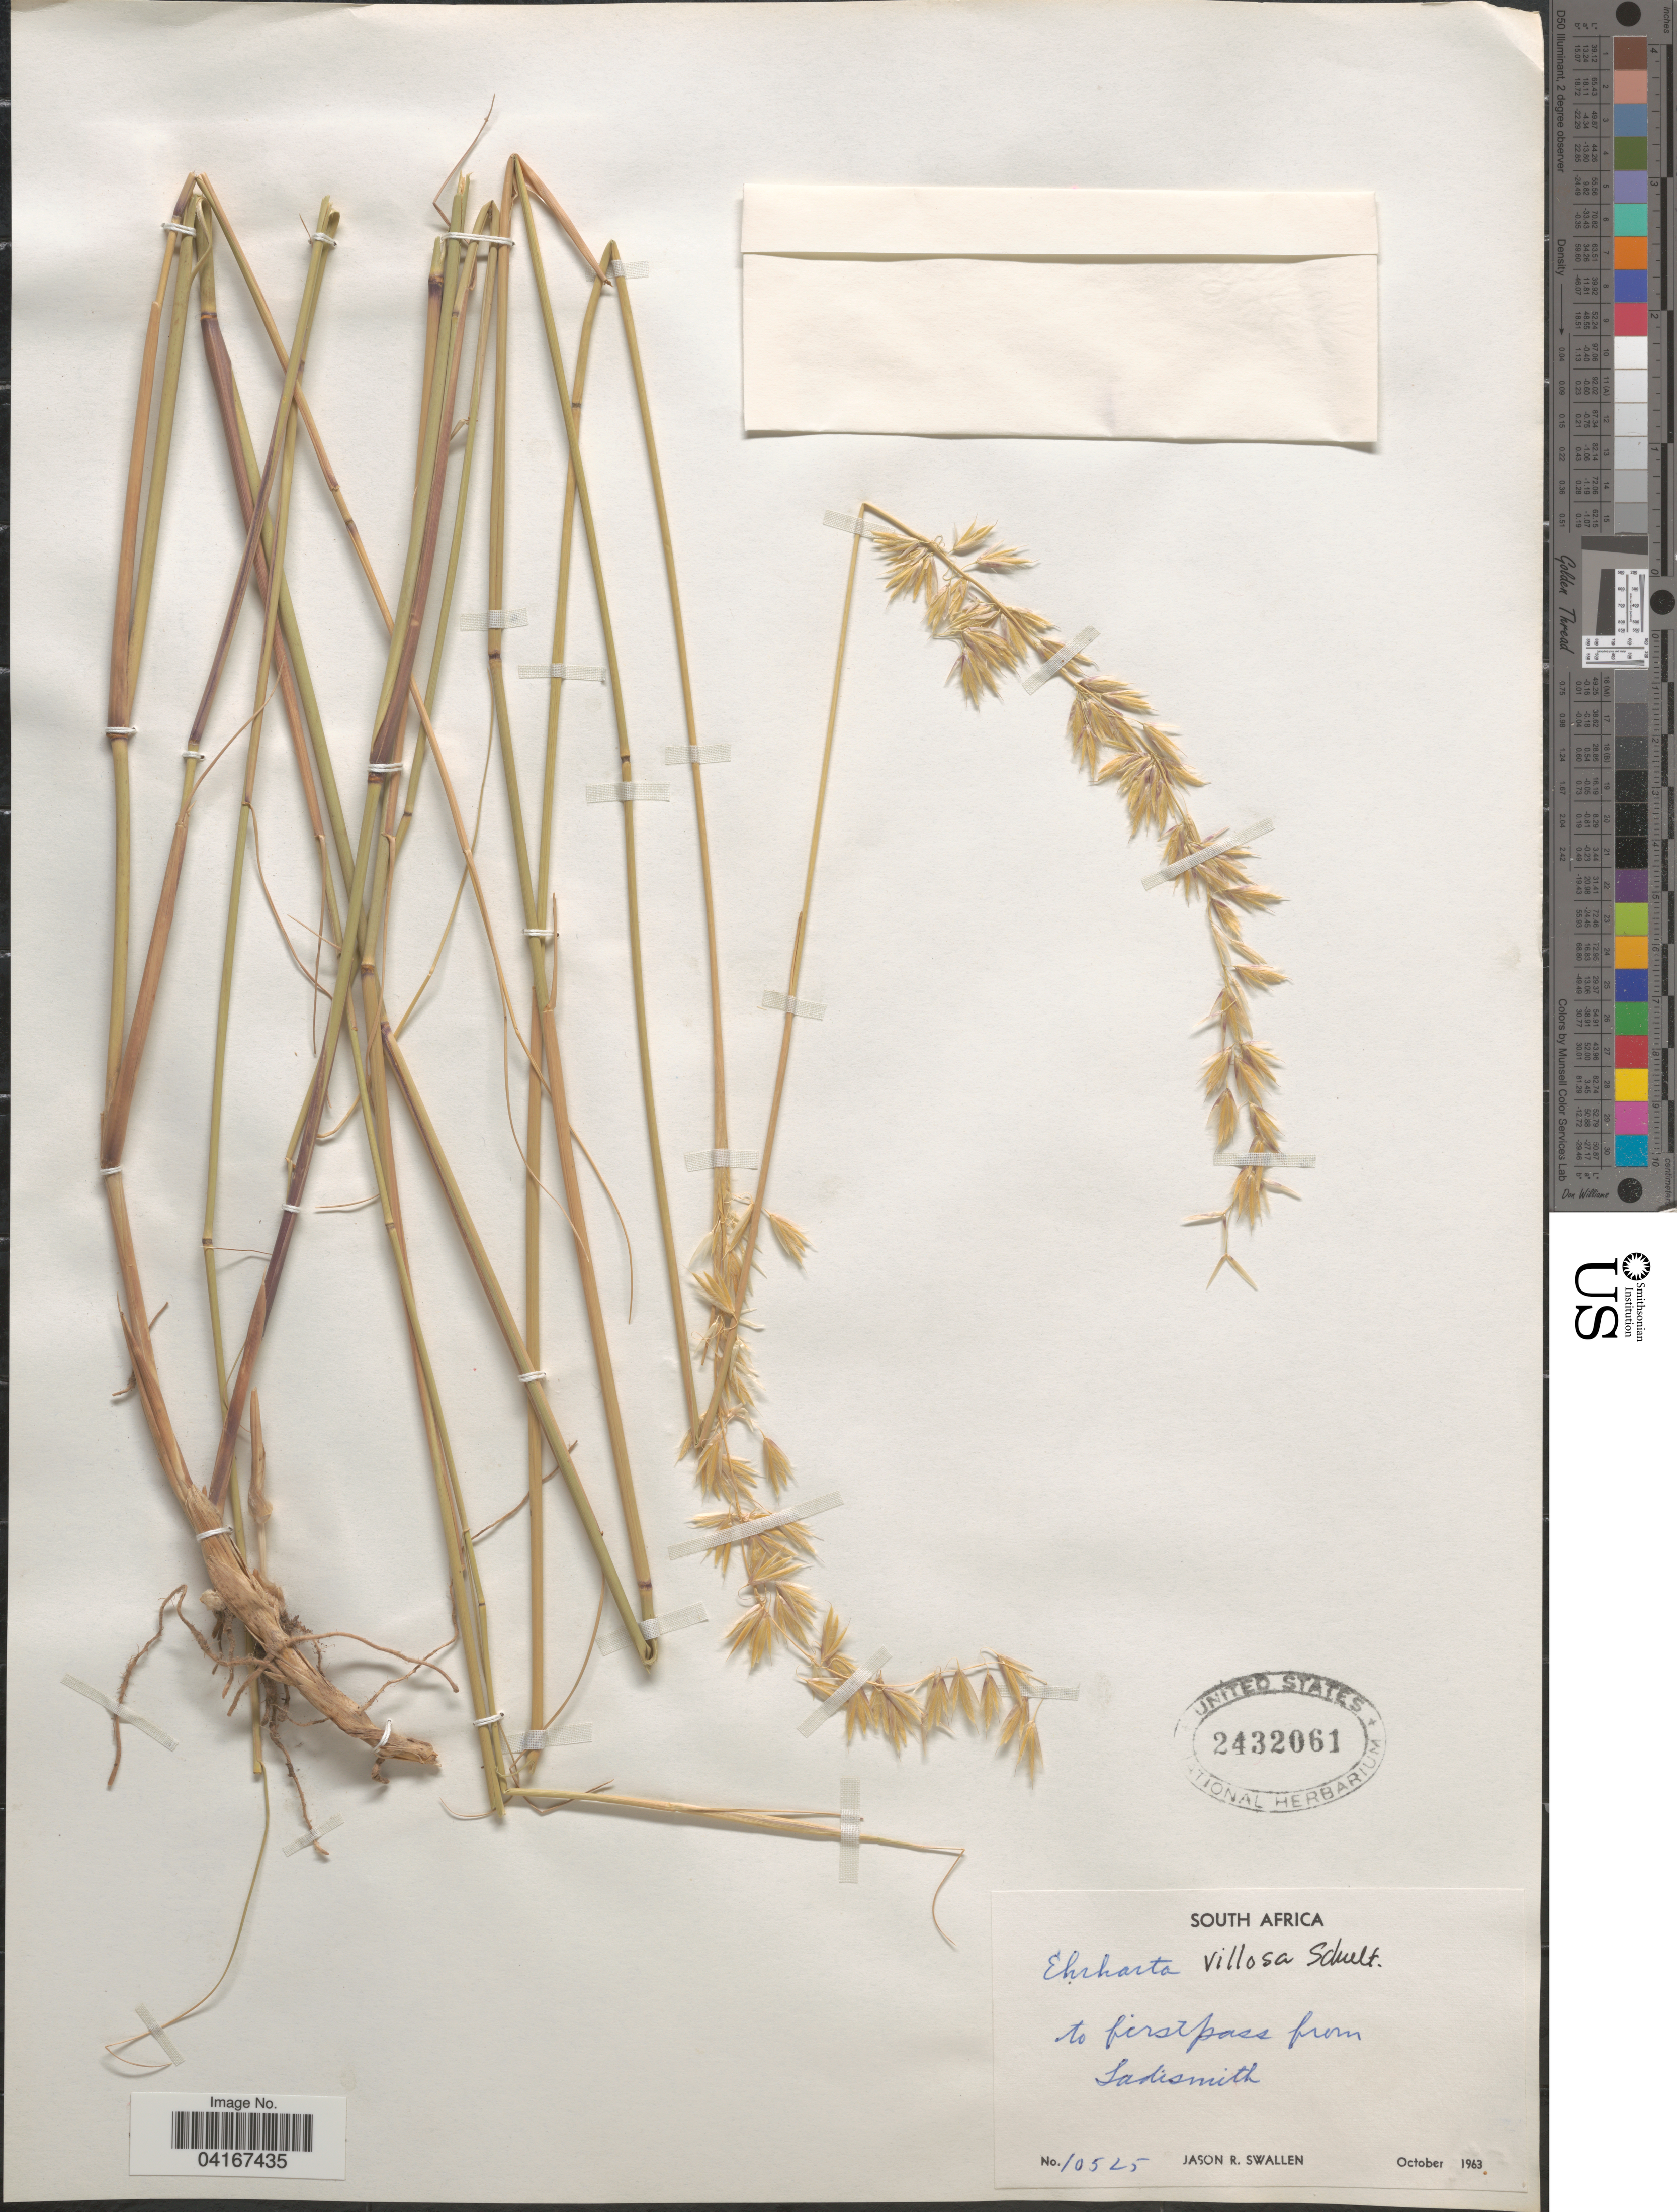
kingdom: Plantae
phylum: Tracheophyta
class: Liliopsida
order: Poales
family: Poaceae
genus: Ehrharta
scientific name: Ehrharta villosa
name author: Schult. & Schult. f.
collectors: J. R. Swallen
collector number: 10525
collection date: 1963-10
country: South Africa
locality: To first pass from Ladismith.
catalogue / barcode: US 2432061